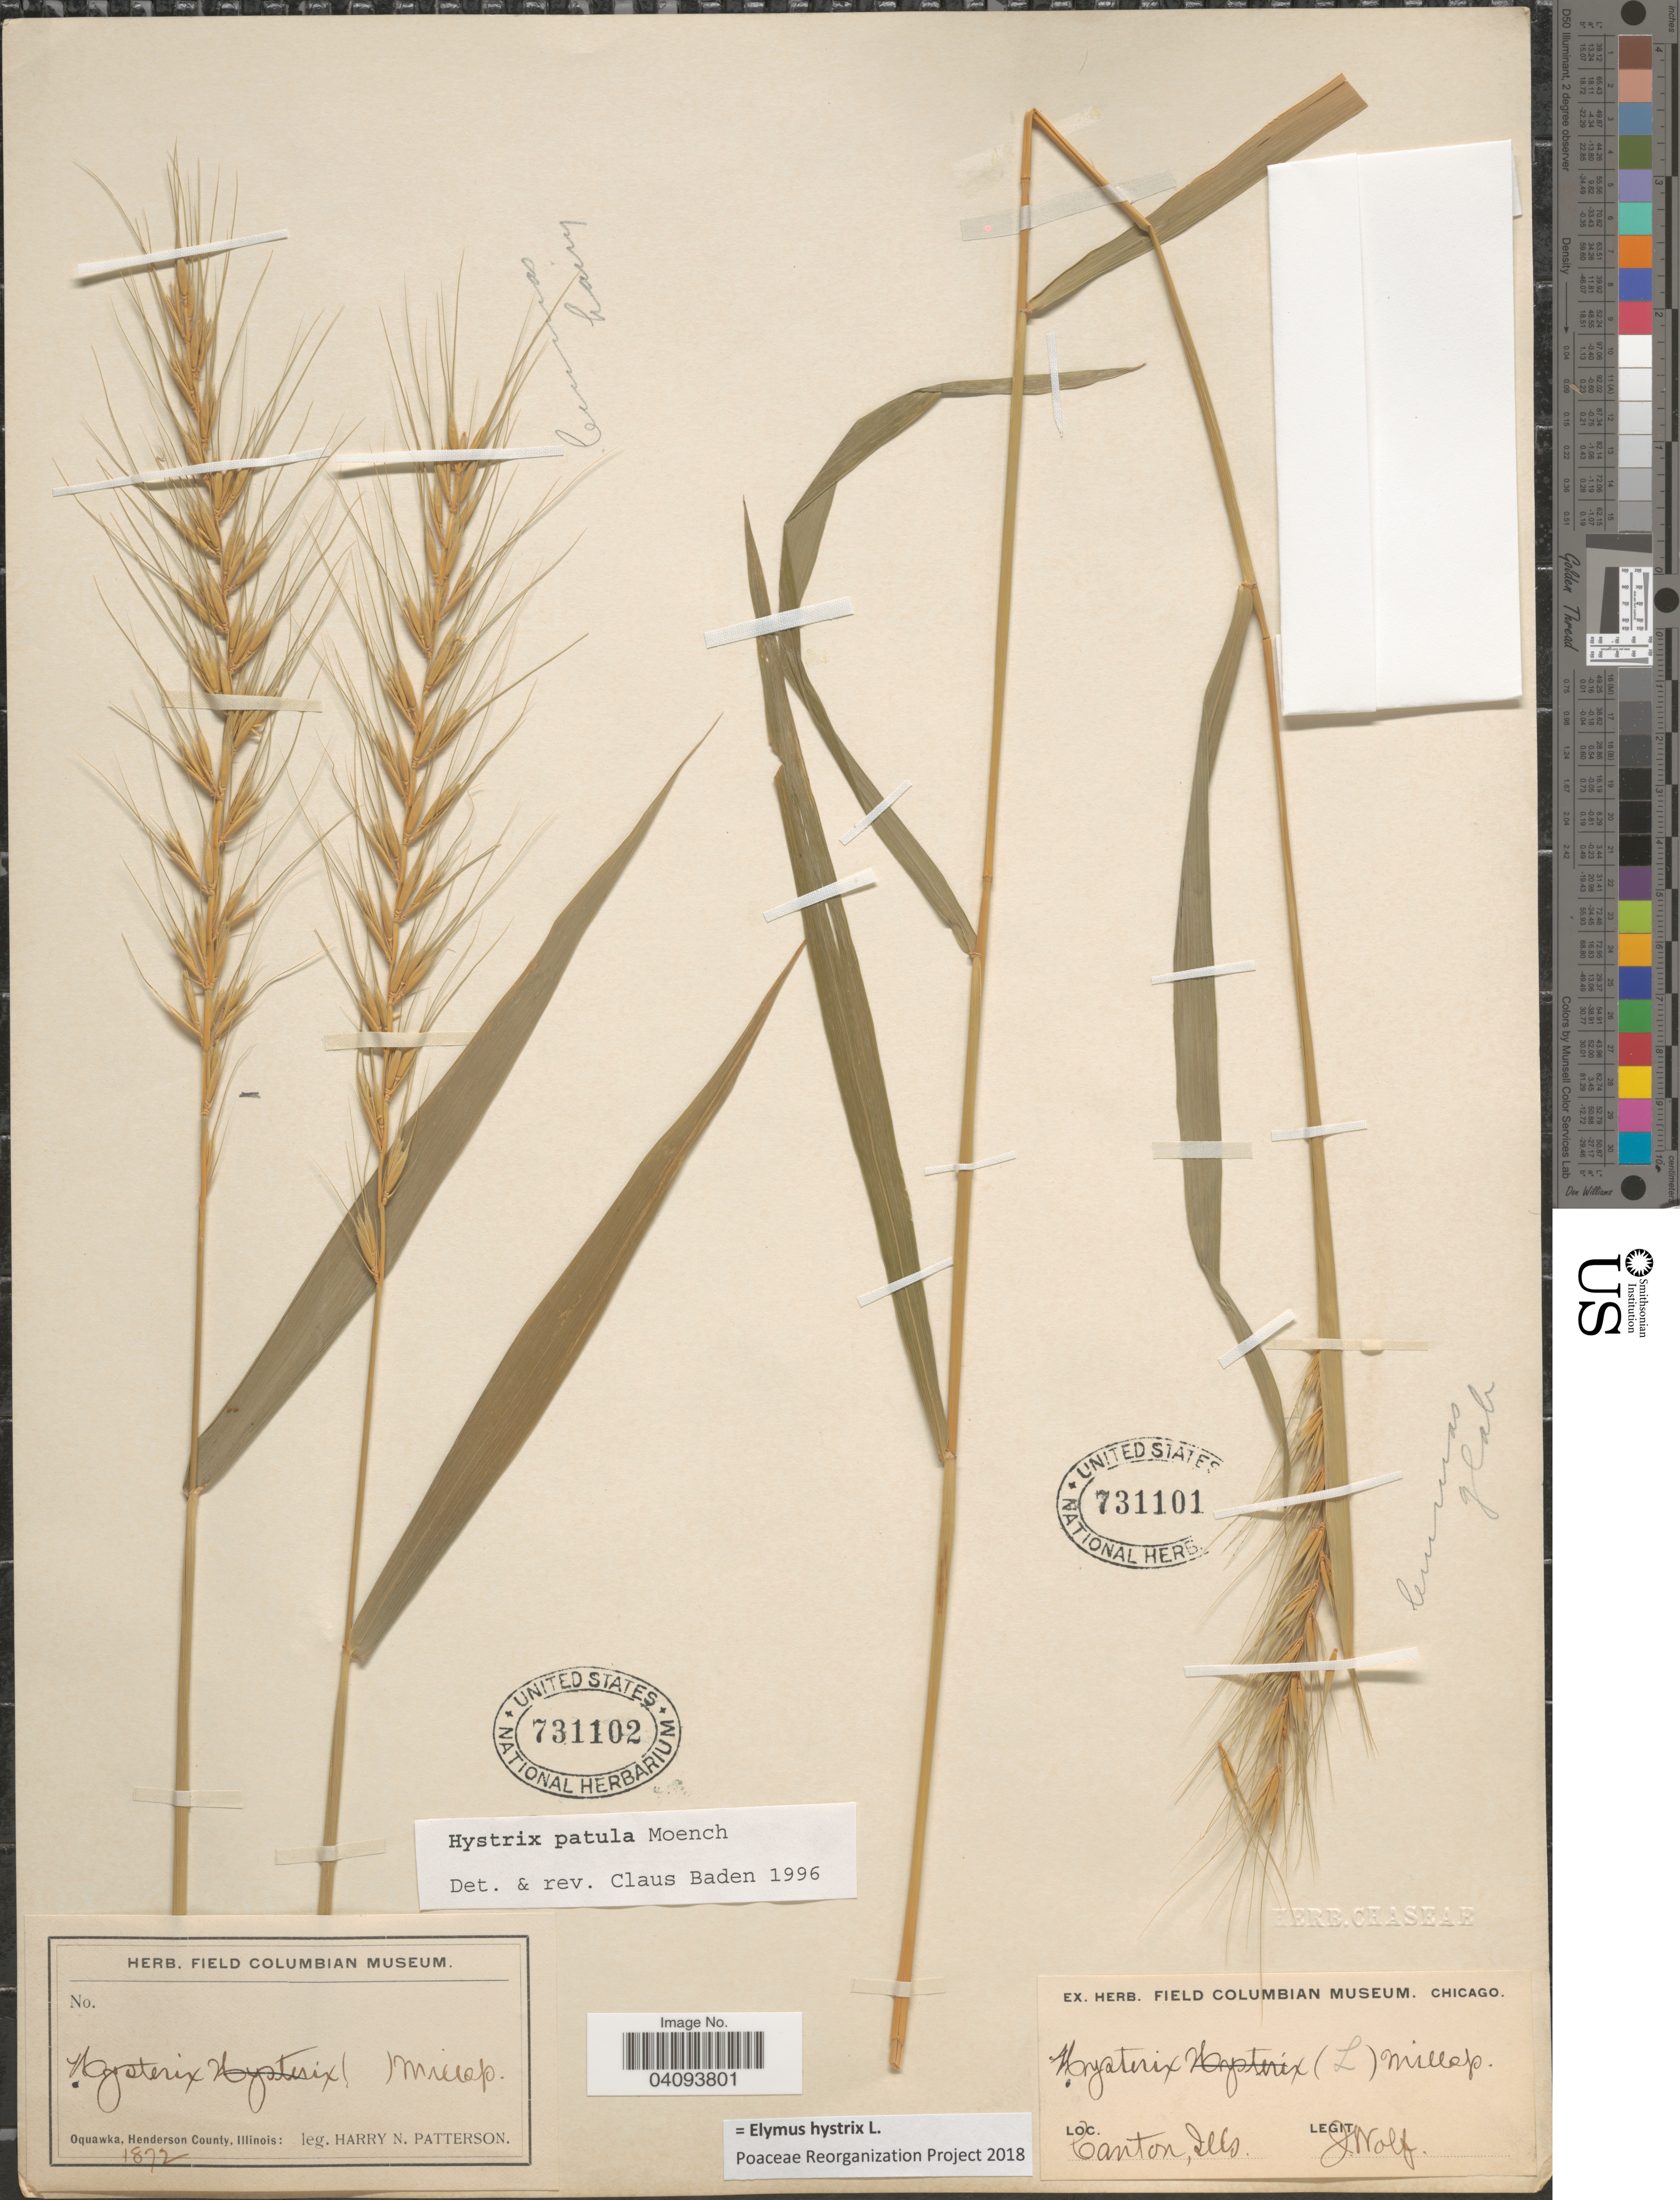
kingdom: Plantae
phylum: Tracheophyta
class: Liliopsida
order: Poales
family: Poaceae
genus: Elymus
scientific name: Elymus hystrix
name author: L.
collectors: H. N. Patterson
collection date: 1872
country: United States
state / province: Illinois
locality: Oquawka, Henderson County.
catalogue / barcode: US 731102-2